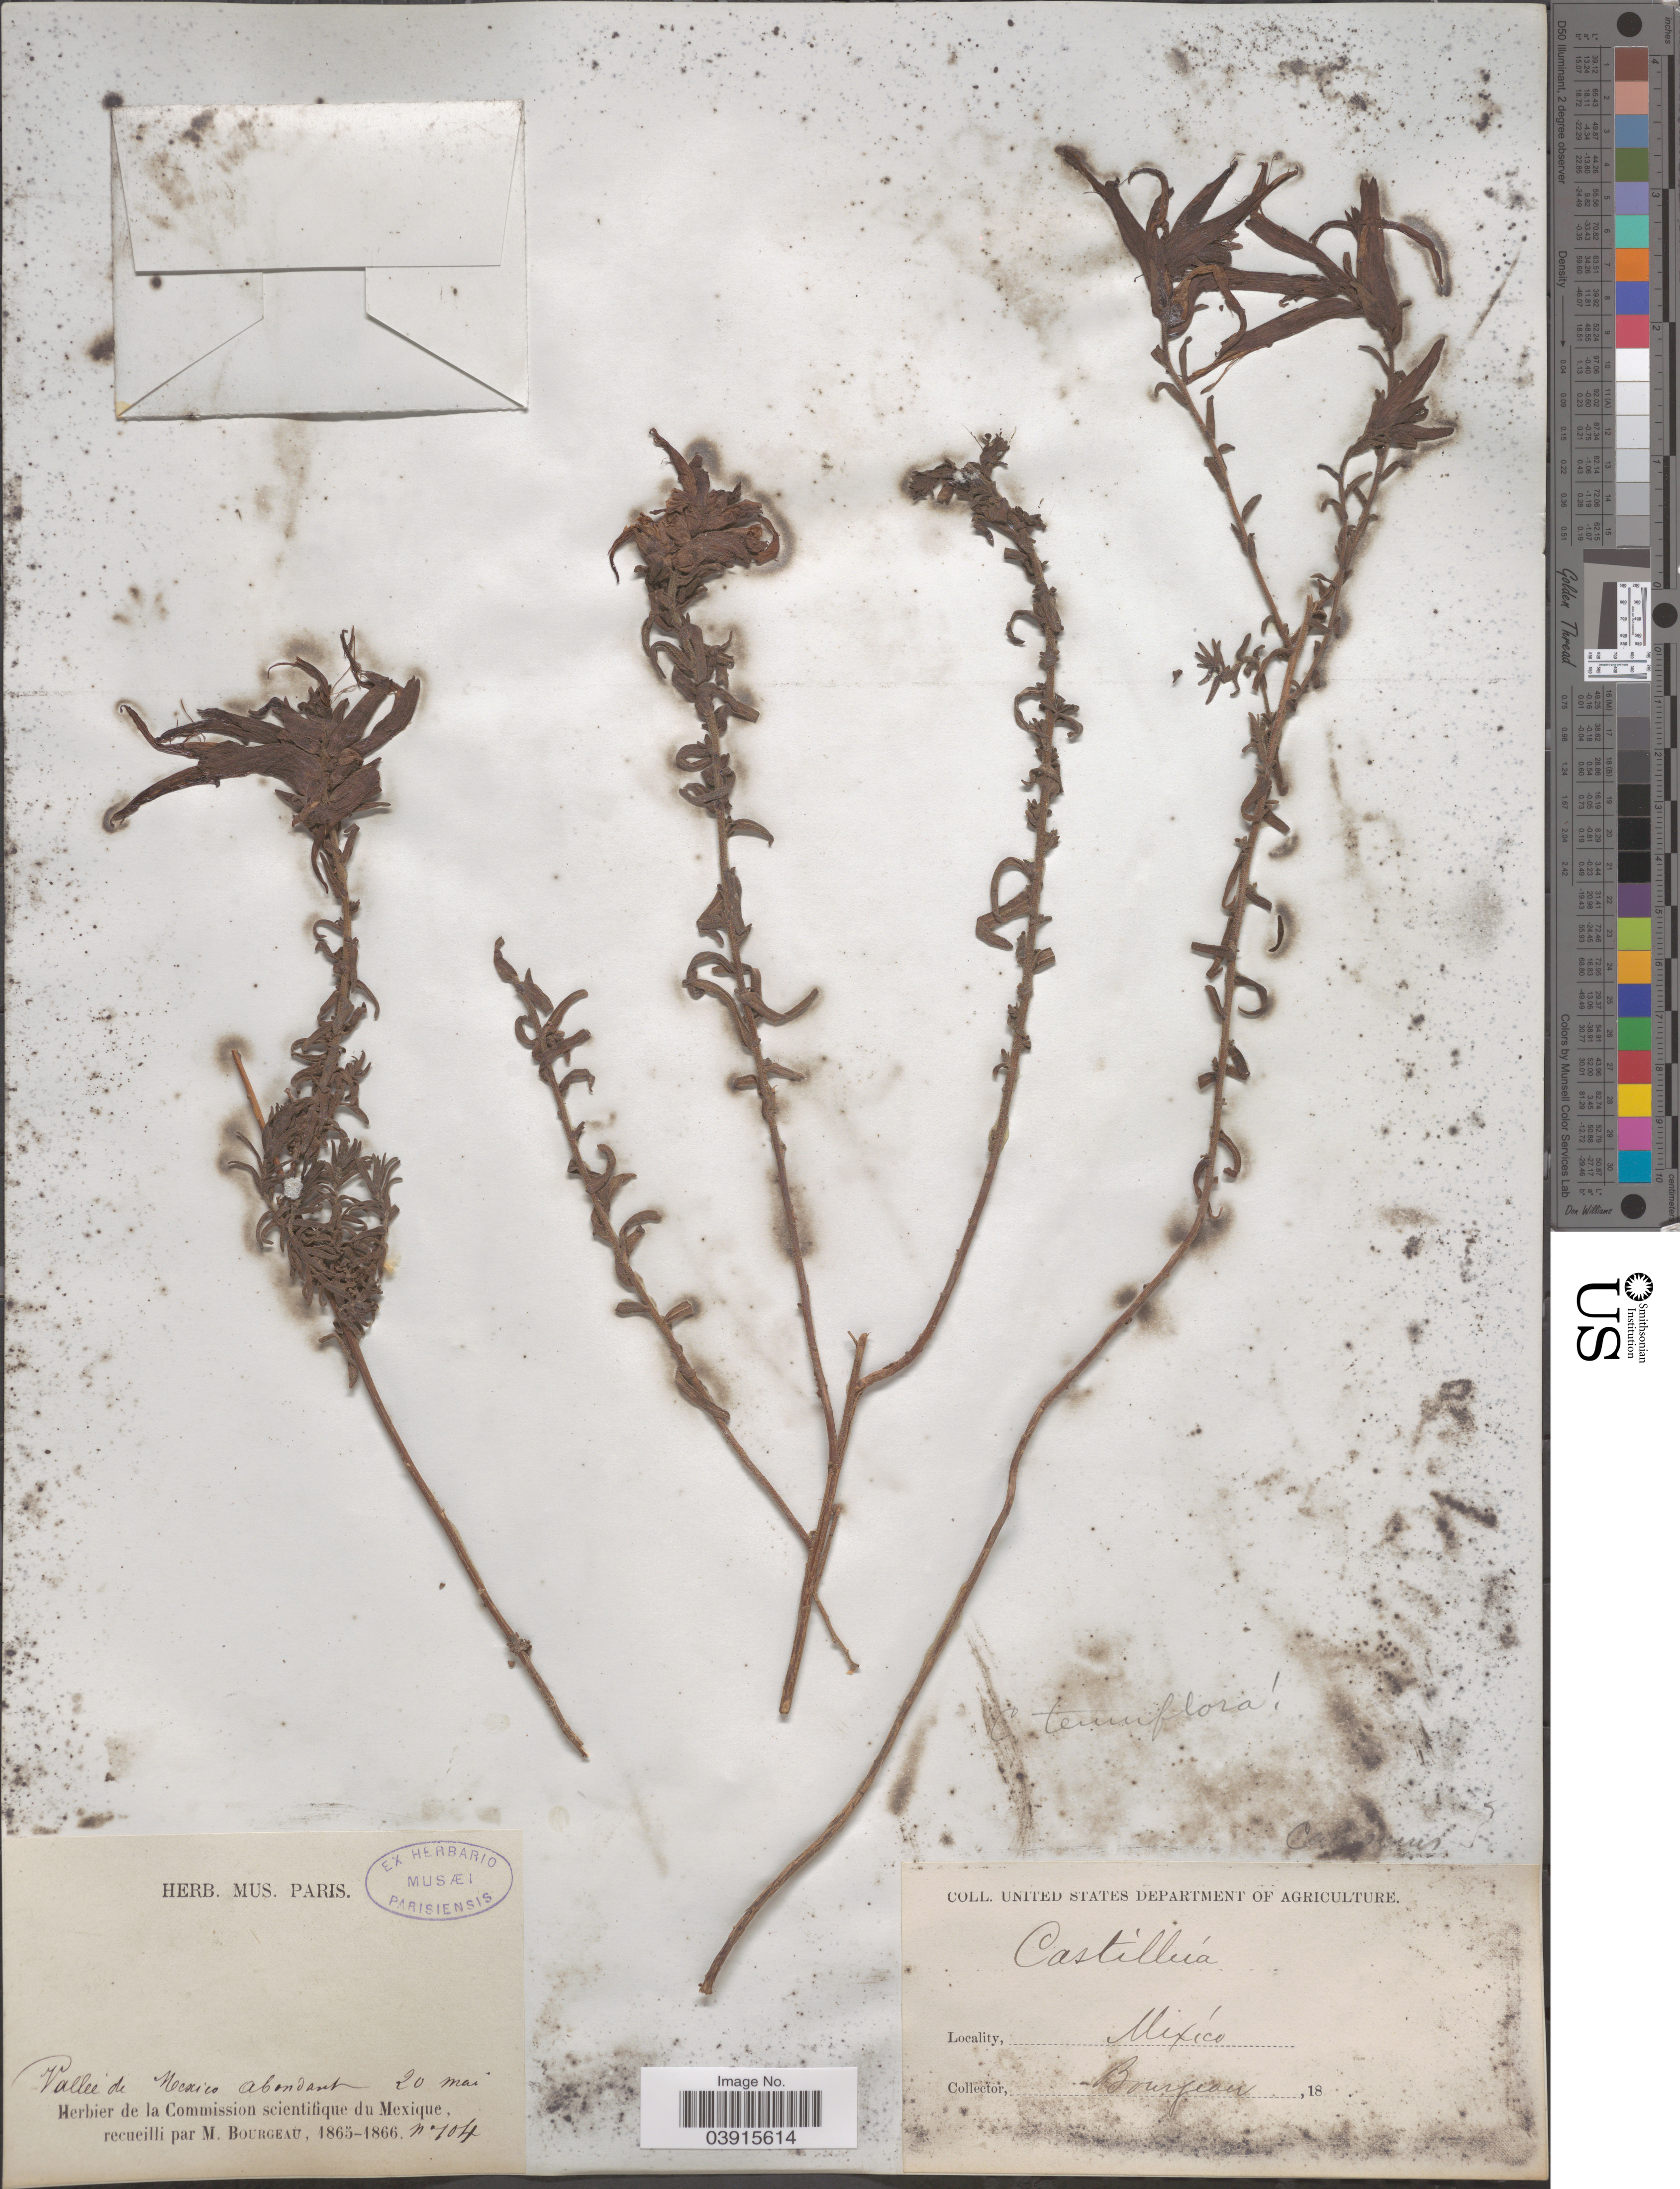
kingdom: Plantae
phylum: Tracheophyta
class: Magnoliopsida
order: Lamiales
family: Orobanchaceae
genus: Castilleja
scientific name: Castilleja tenuiflora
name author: Benth.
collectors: M. Bourgeau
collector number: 104*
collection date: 1865-05-20/1866-05-20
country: Mexico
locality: Vallée de Mexico.